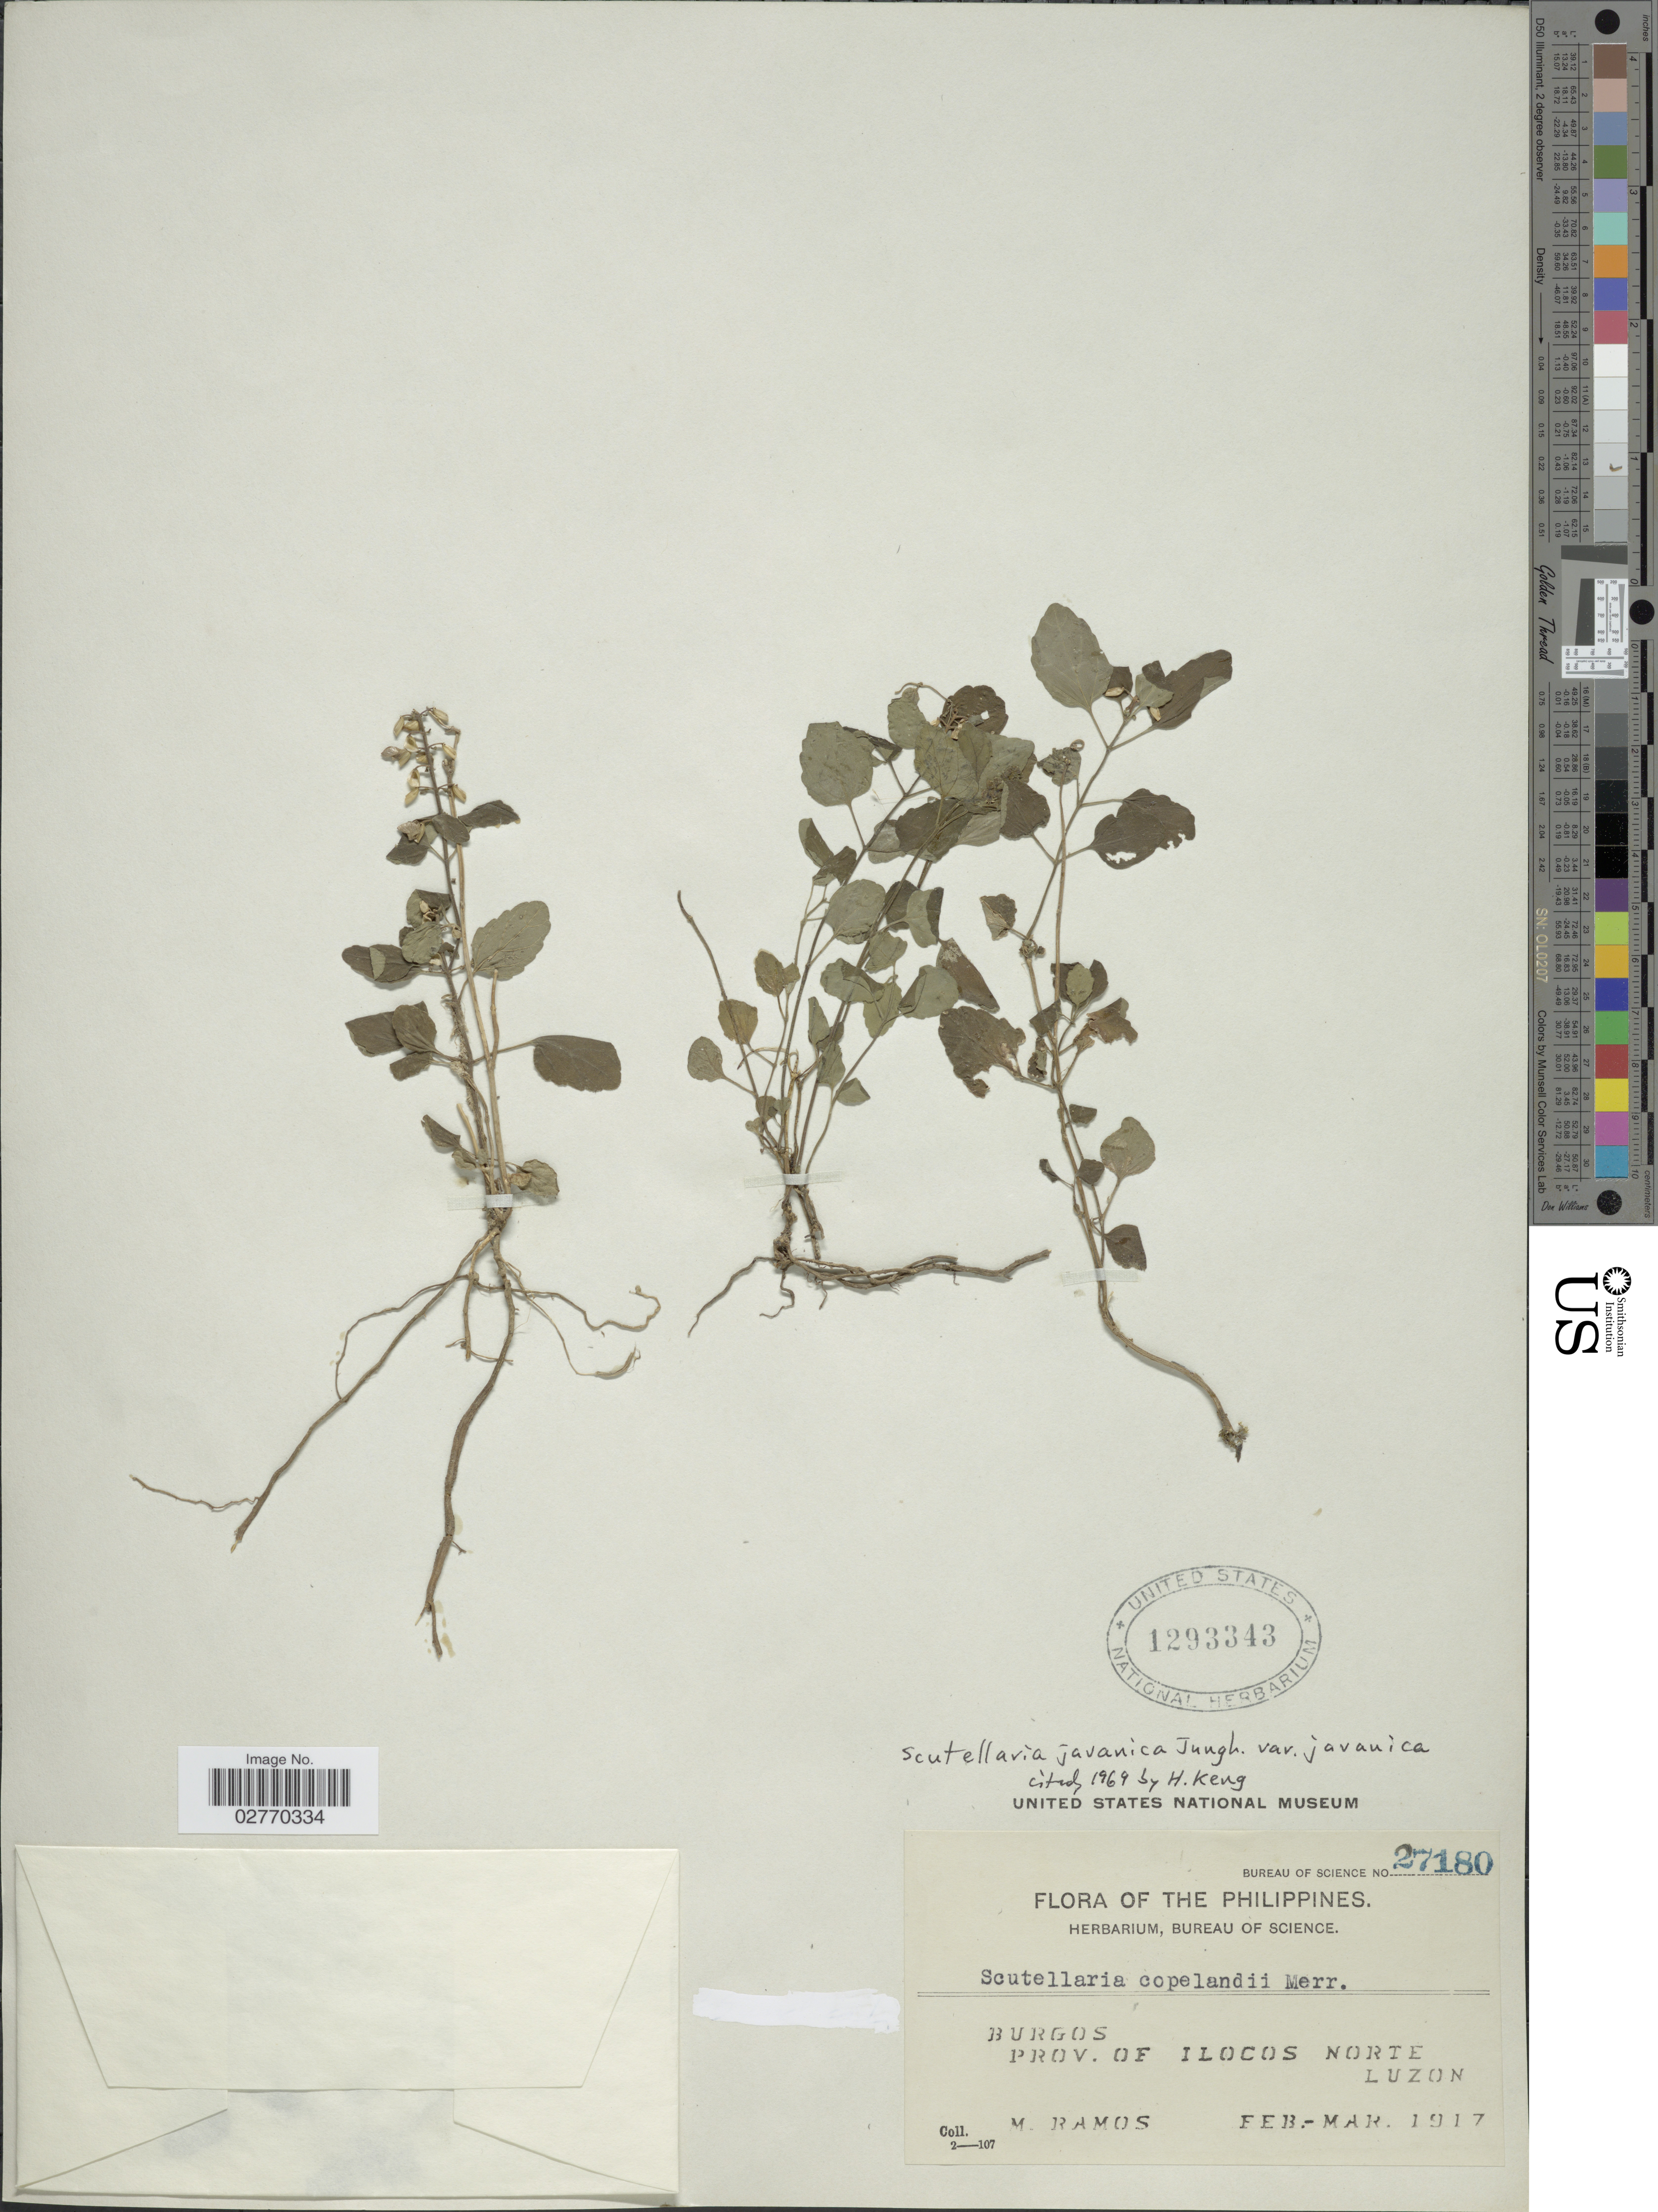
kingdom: Plantae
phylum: Tracheophyta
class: Magnoliopsida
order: Lamiales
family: Lamiaceae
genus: Scutellaria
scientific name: Scutellaria javanica var. javanica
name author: Jungh.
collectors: M. Ramos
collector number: Bureau of Science 27180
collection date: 1917-02/1917-03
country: Philippines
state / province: Ilocos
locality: Burgos Prov. of Ilocos Norte Luzon.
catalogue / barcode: US 1293343